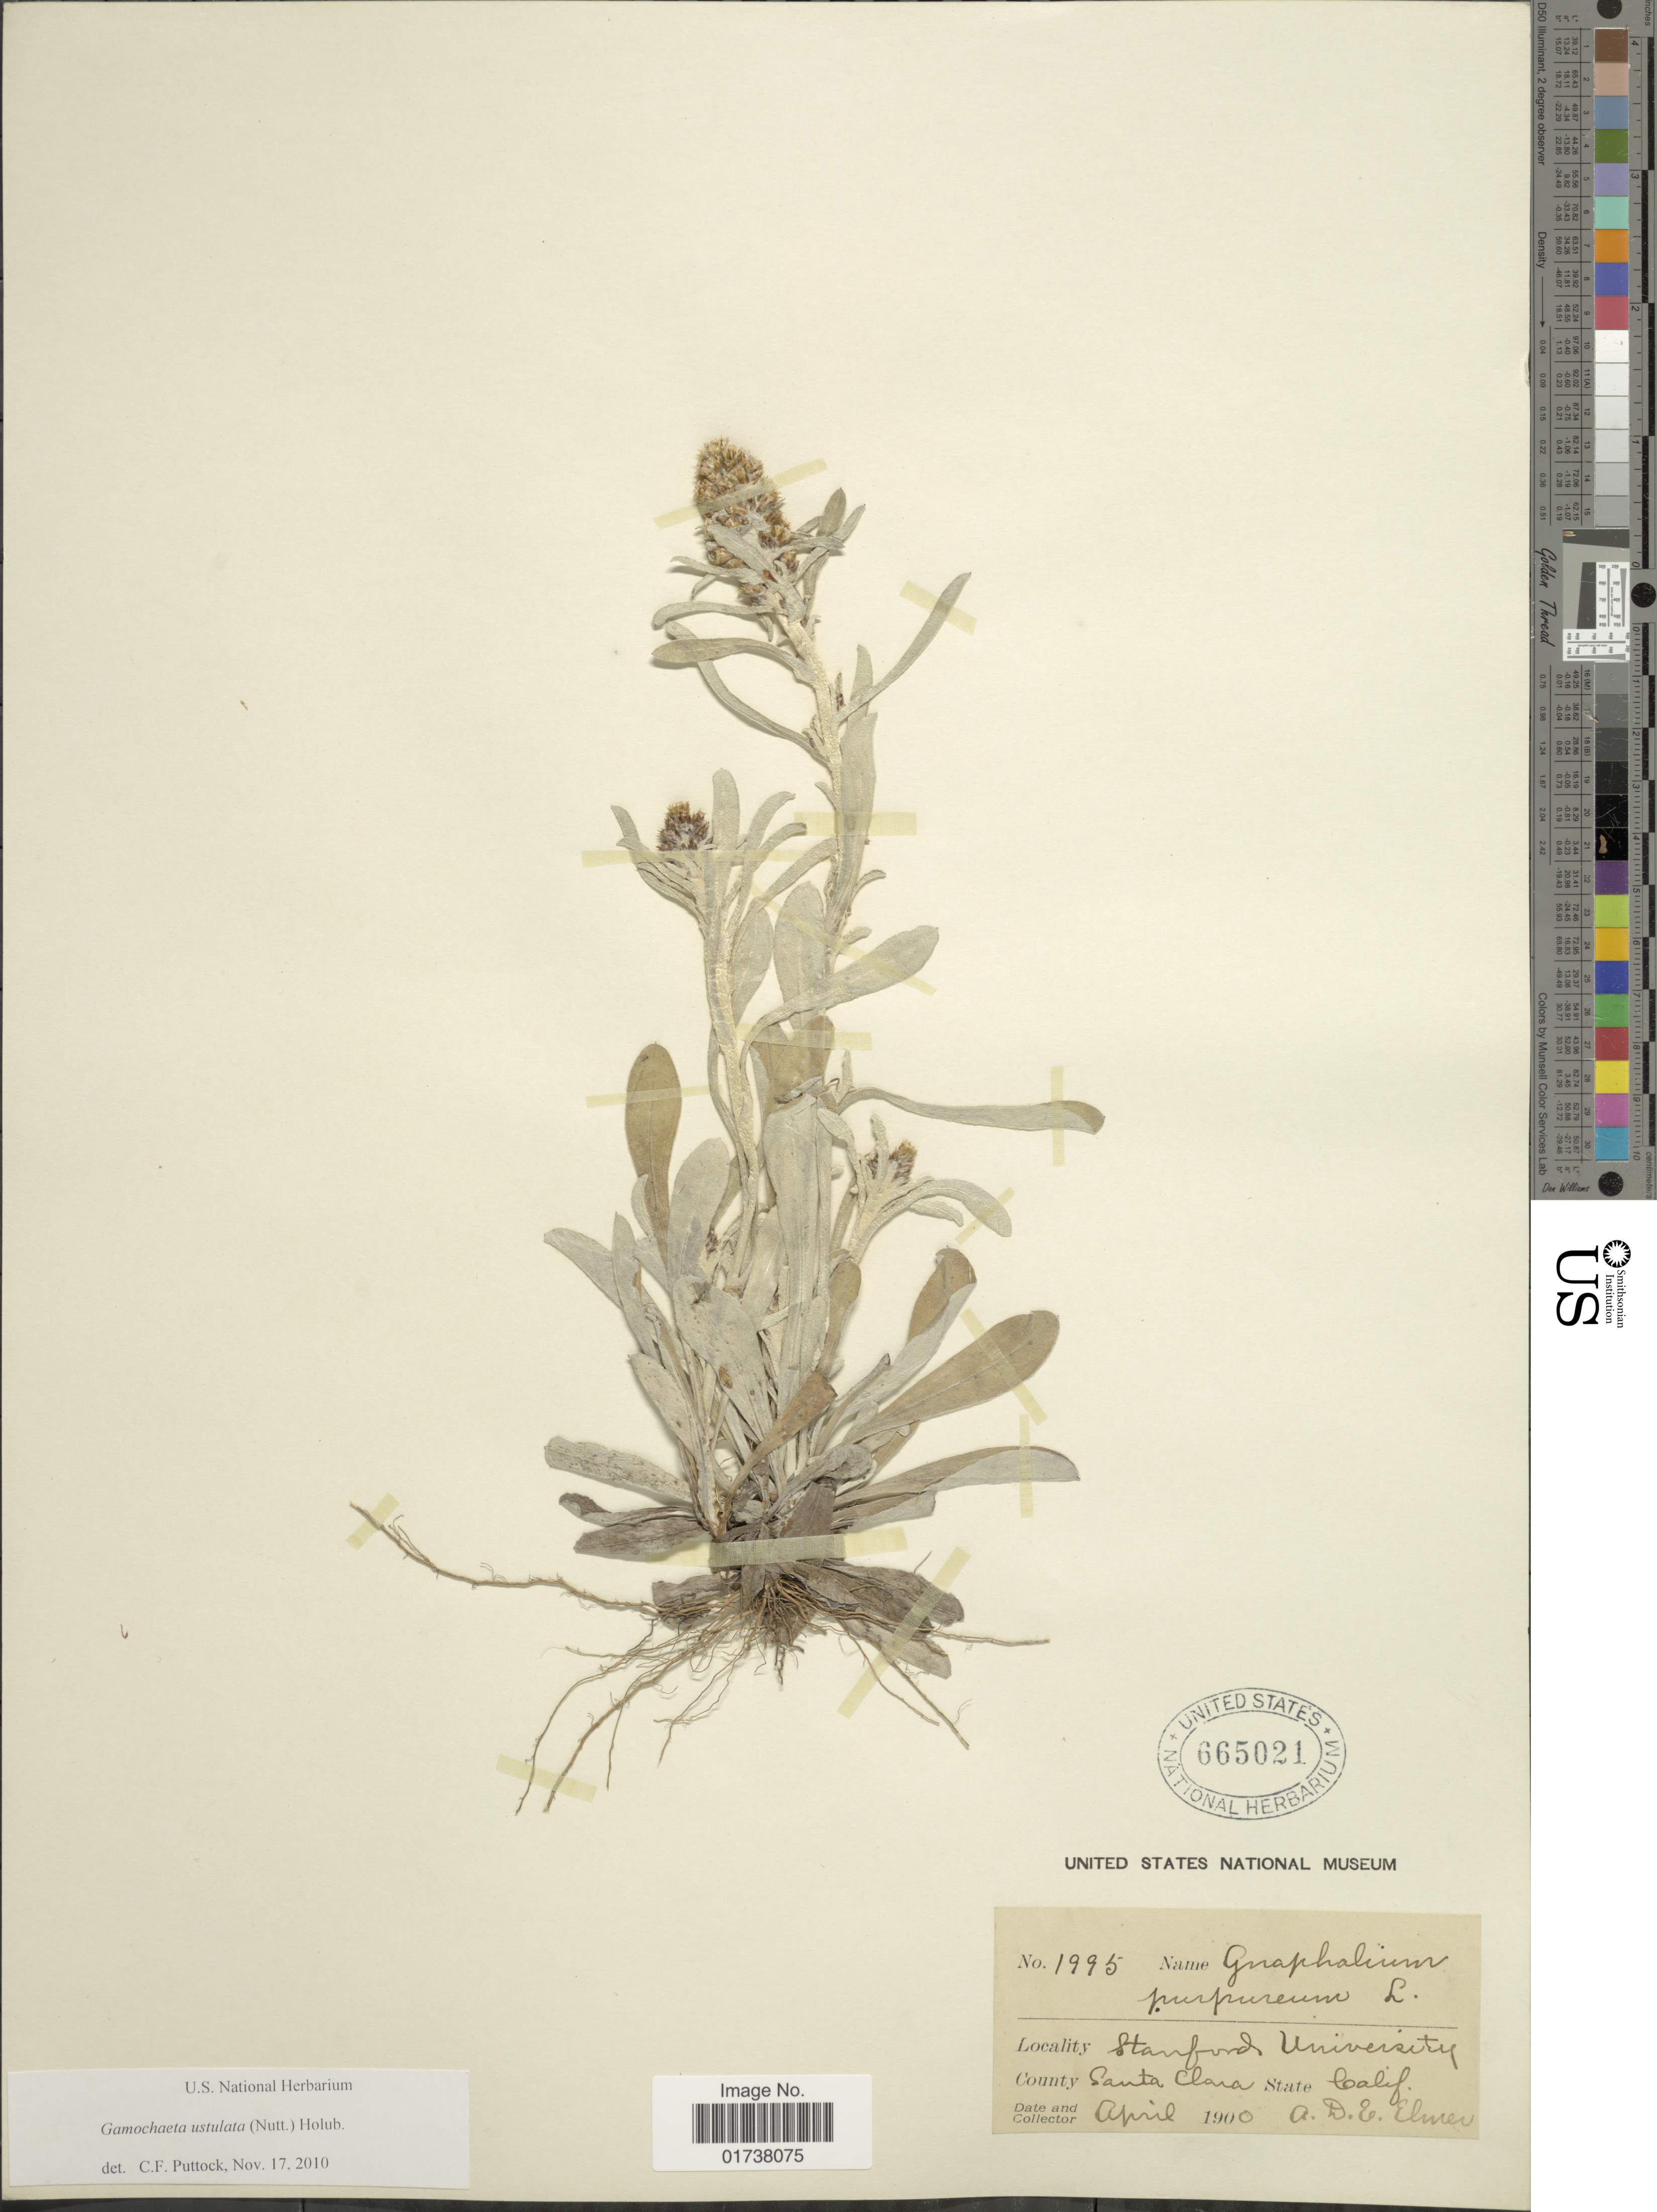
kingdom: Plantae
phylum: Tracheophyta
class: Magnoliopsida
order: Asterales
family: Asteraceae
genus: Gamochaeta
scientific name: Gamochaeta ustulata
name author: (Nutt.) Holub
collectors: A. D. E. Elmer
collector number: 1995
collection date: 1900-04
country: United States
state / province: California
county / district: Santa Clara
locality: Stanford University, County: Santa Clara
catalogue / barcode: US 665021